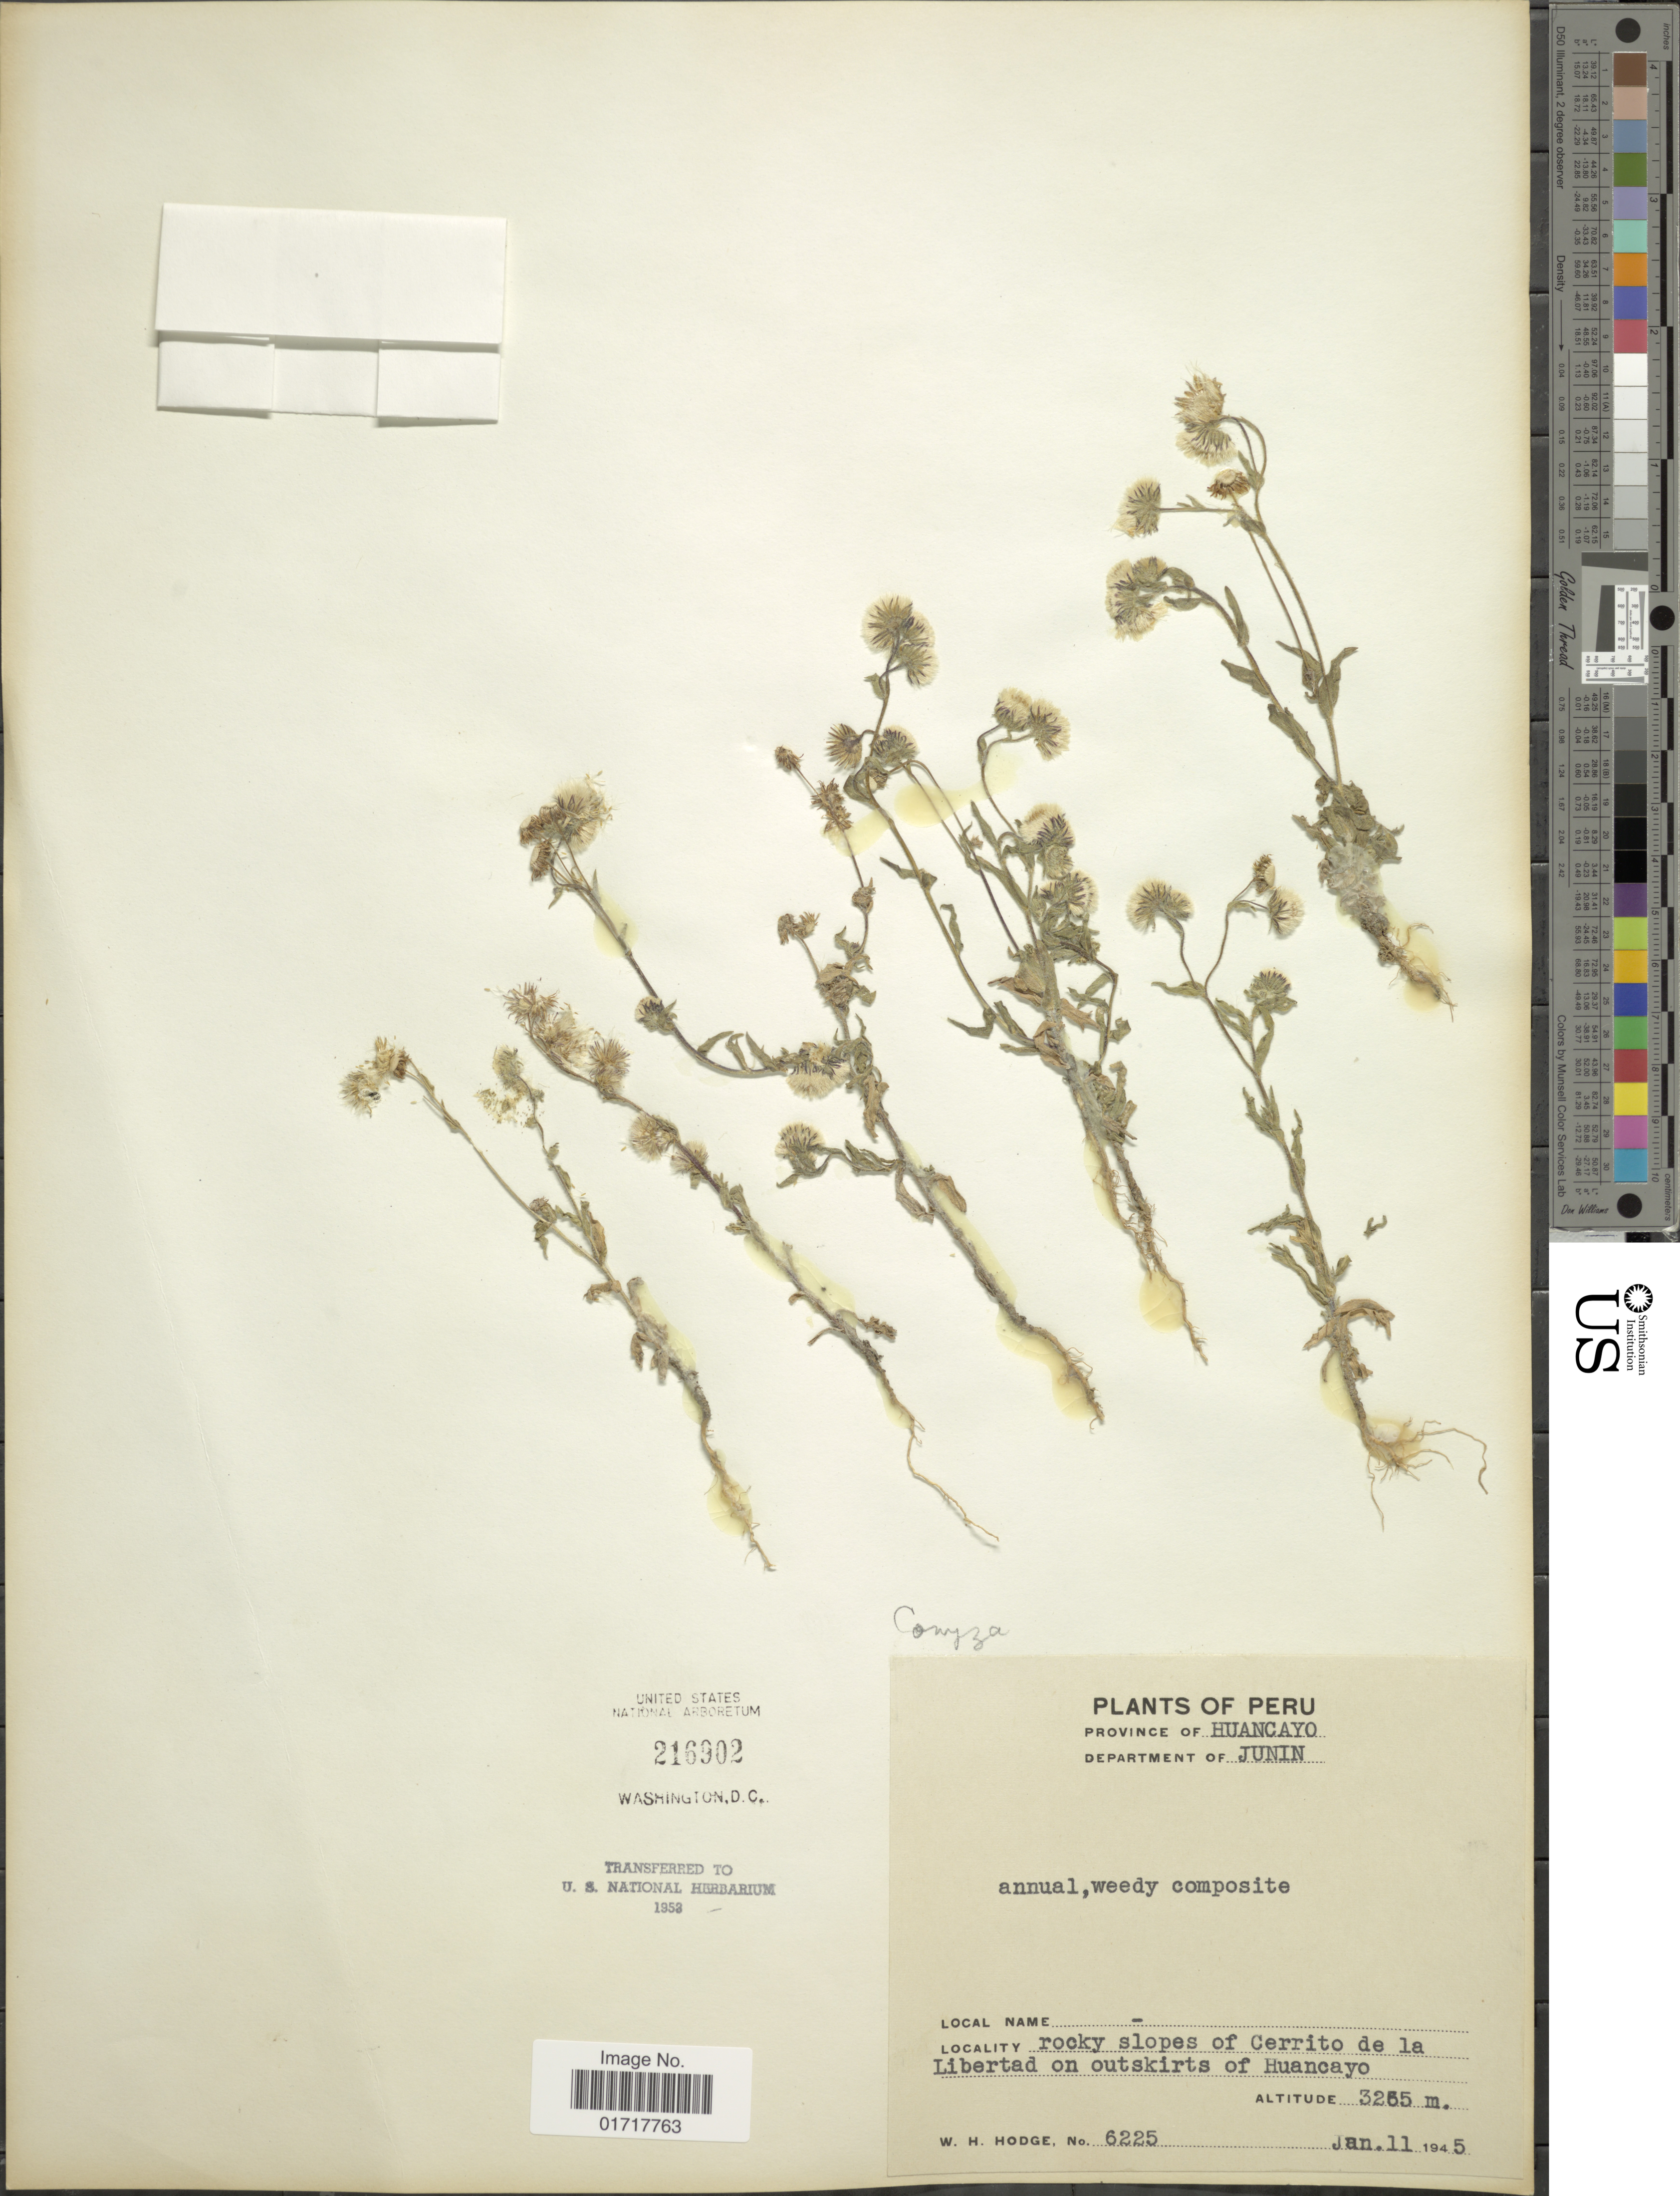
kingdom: Plantae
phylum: Tracheophyta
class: Magnoliopsida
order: Asterales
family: Asteraceae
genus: Conyza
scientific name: Conyza sp.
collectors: W. Hodge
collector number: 6225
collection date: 1945-01-11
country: Peru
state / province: Junín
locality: Province of Huancayo. Department of Junin. rocky slopes of Cerrito de la Libertad on outskirts of Huancayo.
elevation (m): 3265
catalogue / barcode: US 216902